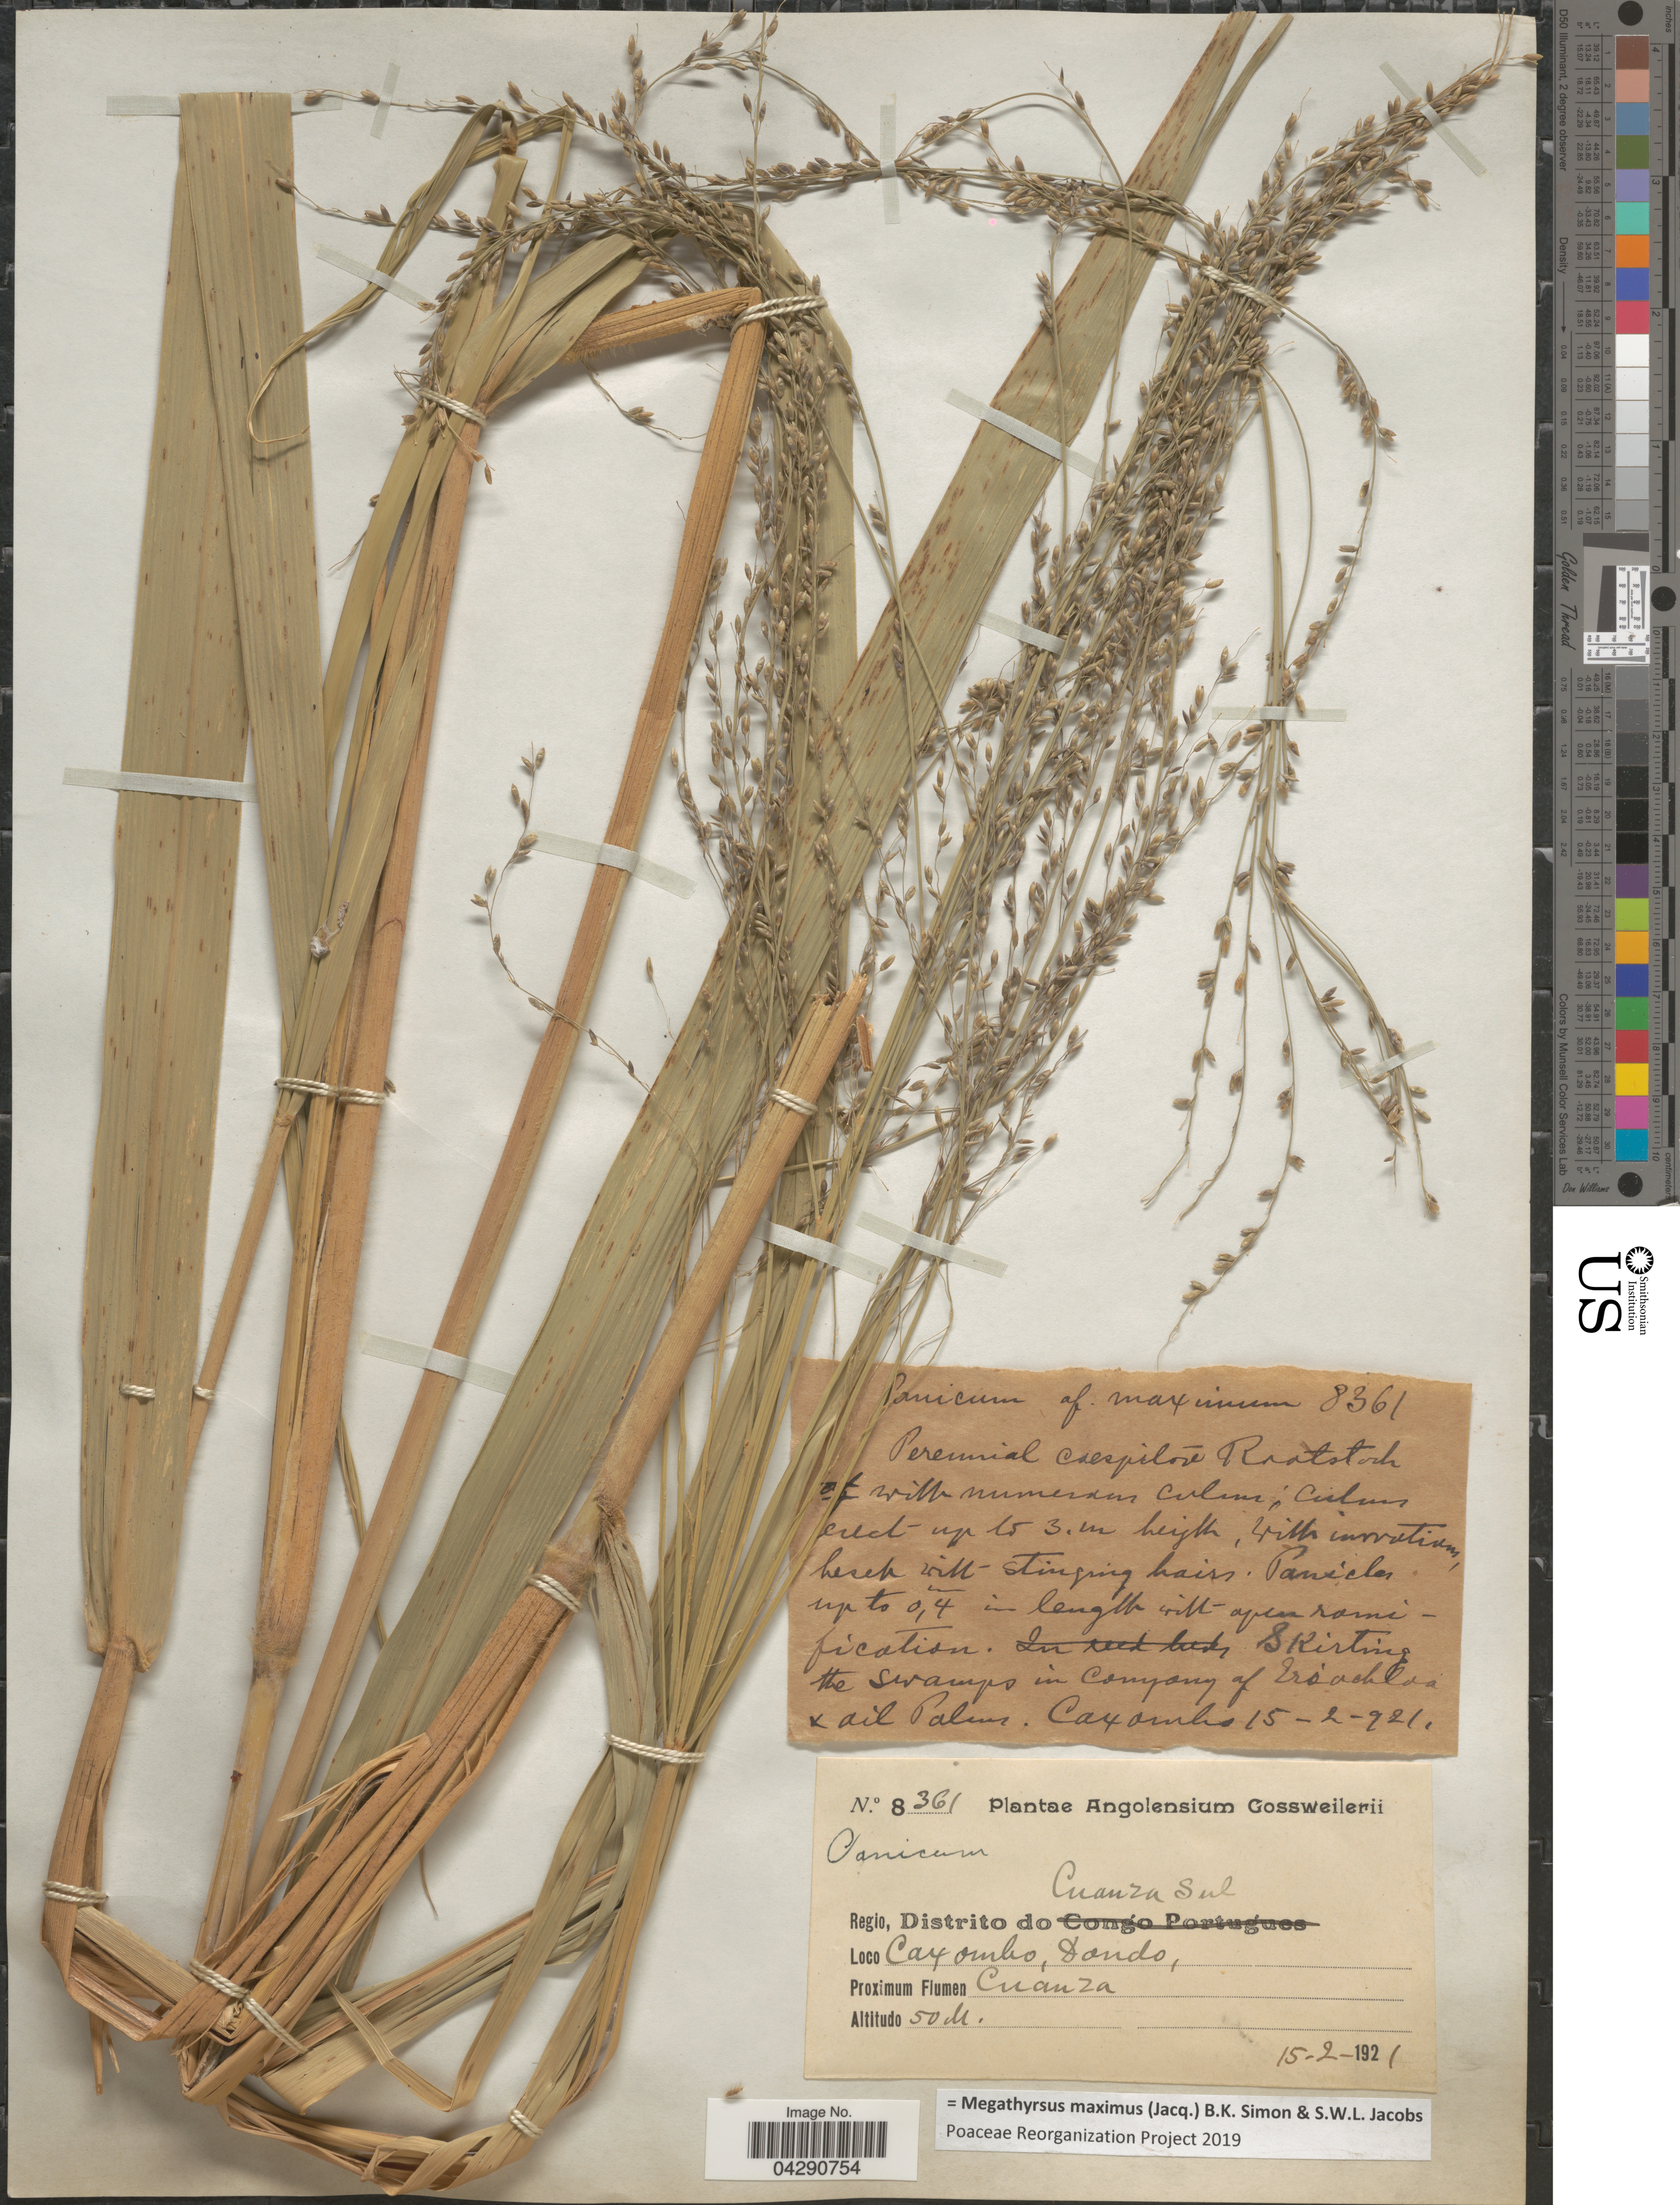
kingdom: Plantae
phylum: Tracheophyta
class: Liliopsida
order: Poales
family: Poaceae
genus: Megathyrsus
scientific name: Megathyrsus maximus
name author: (Jacq.) B.K. Simon & S.W.L. Jacobs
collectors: -. Gossweiler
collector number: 8361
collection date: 1921-02-15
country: Angola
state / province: Cuanza Sul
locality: Regio, Distrito do Cuanza Sul. Caxombo, Dondo. Proximum Flumen Cuanza.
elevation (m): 50